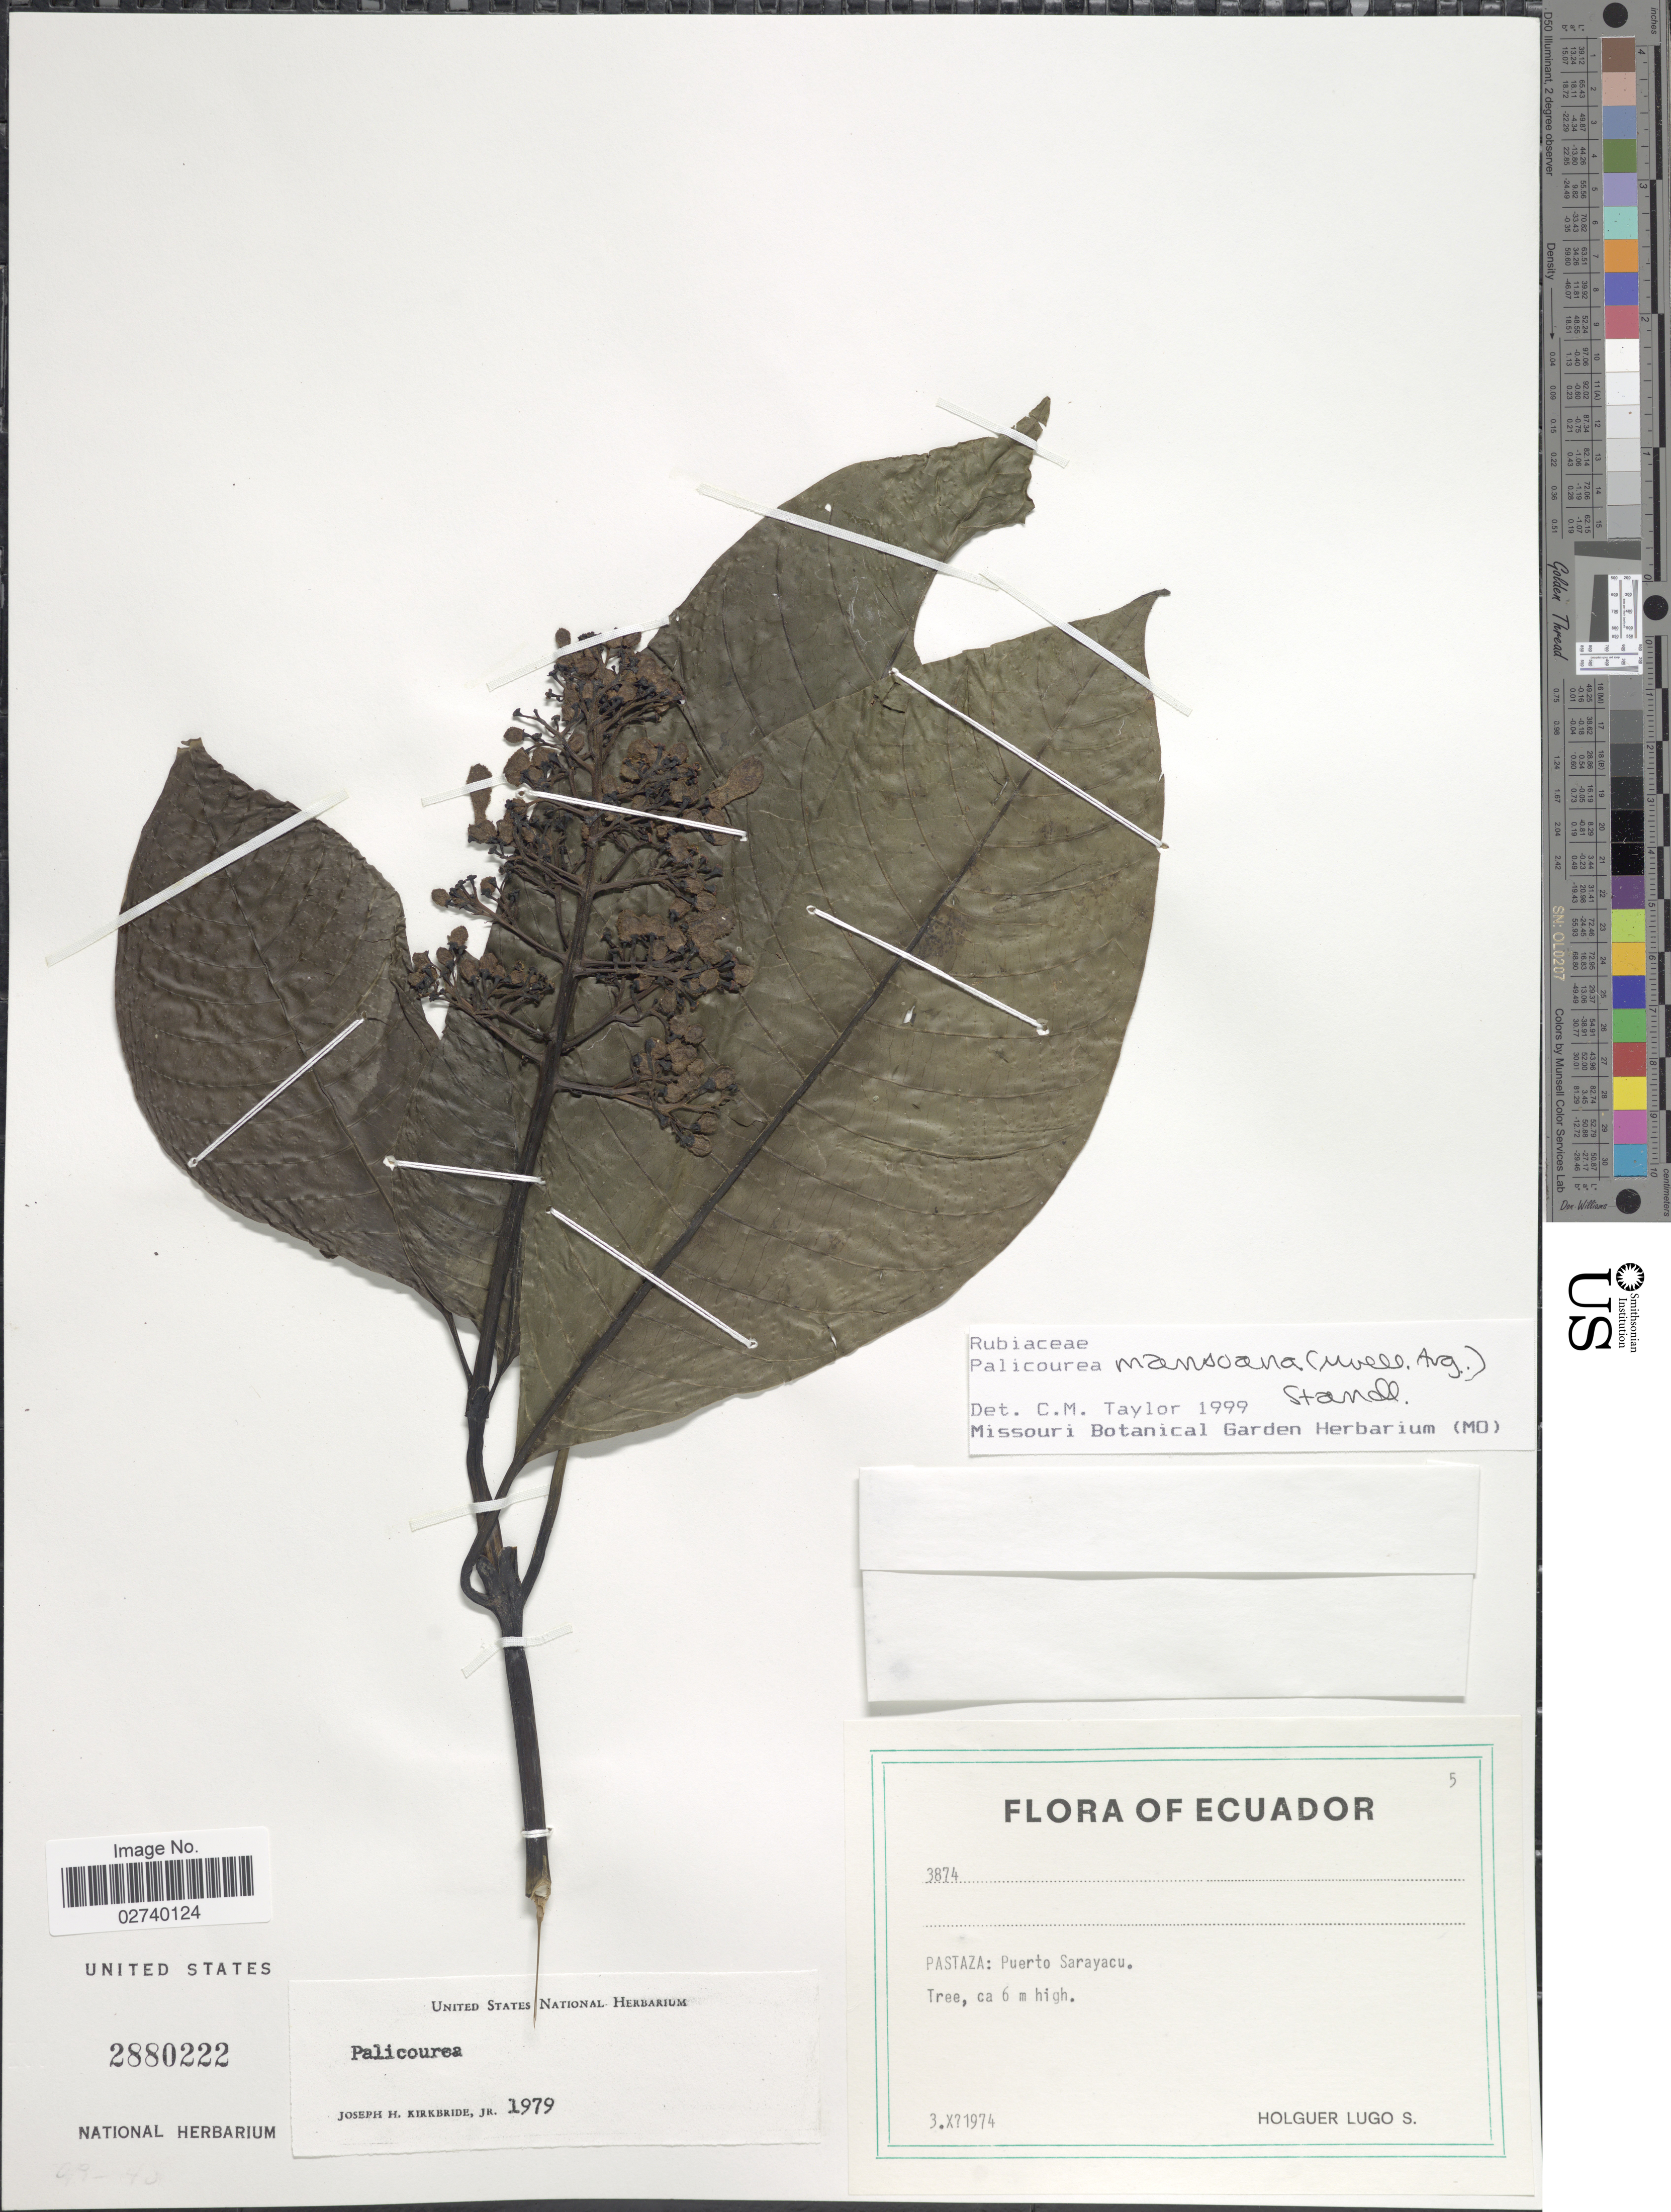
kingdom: Plantae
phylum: Tracheophyta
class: Magnoliopsida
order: Gentianales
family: Rubiaceae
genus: Palicourea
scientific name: Palicourea mansoana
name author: (Müll. Arg.) Standl.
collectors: H. Lugo S.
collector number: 3874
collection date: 1974-10-03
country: Ecuador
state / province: Pastaza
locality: Puerto Sarayacu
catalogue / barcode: US 2880222